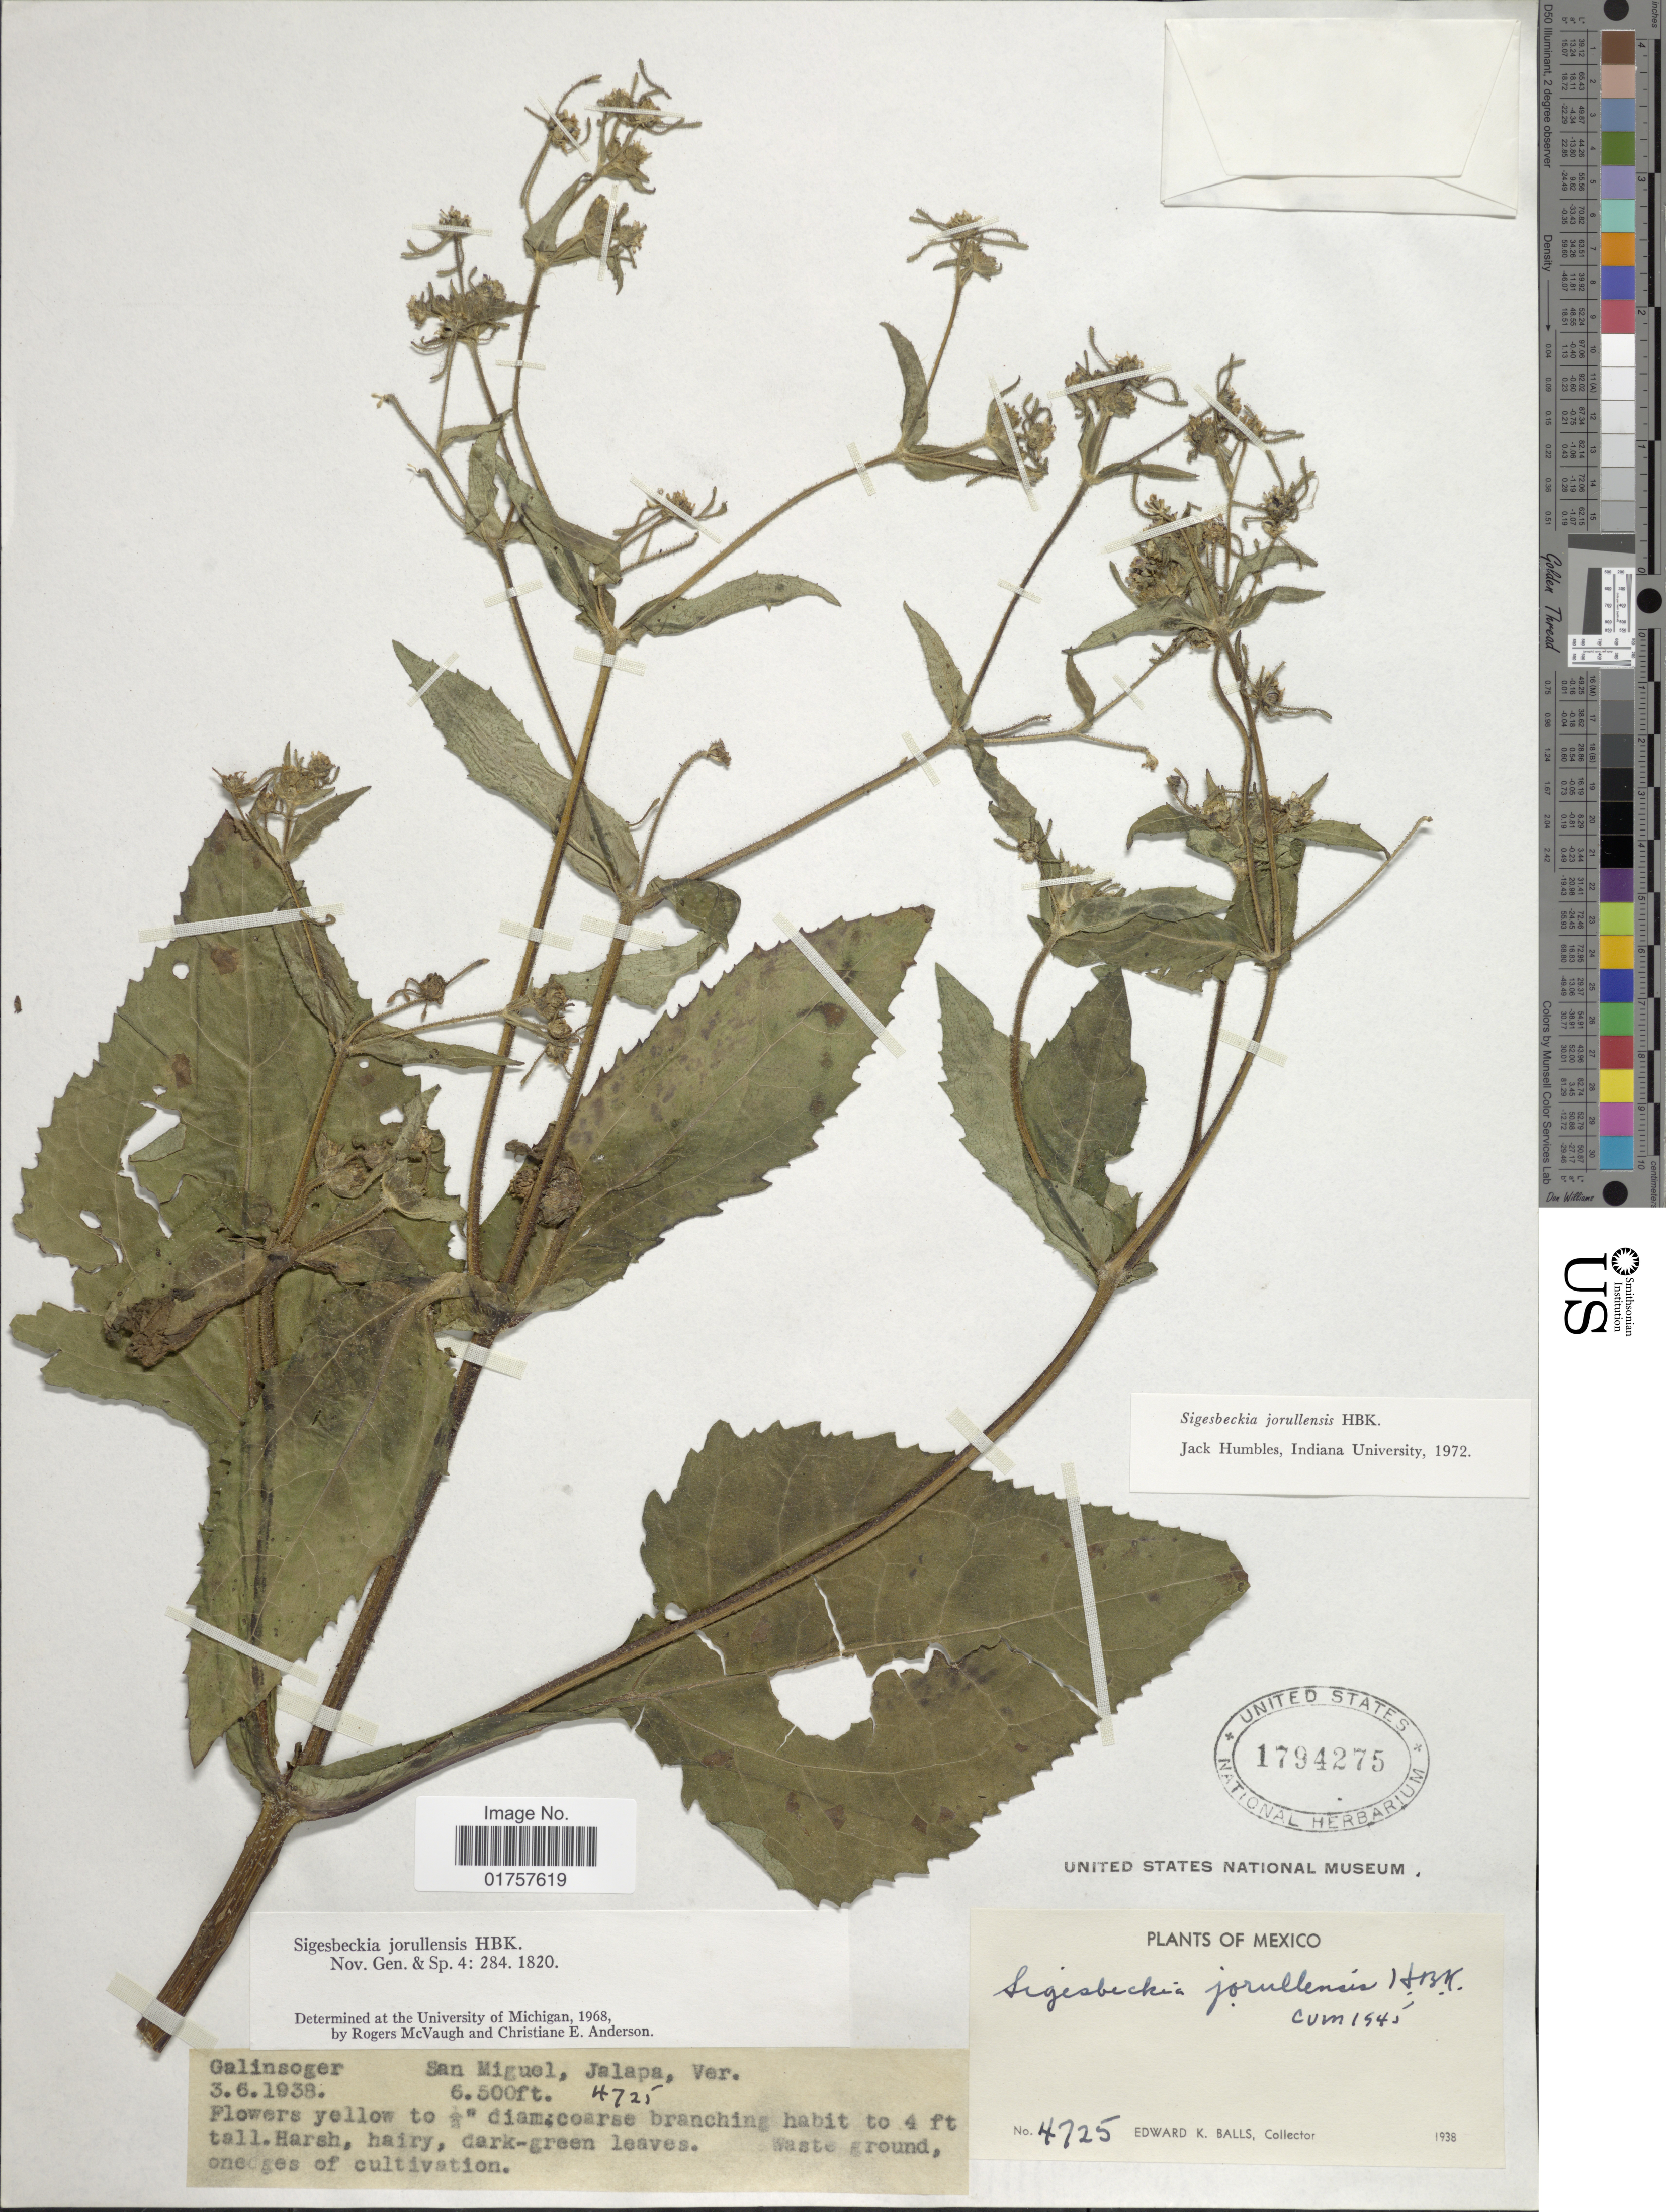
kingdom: Plantae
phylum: Tracheophyta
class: Magnoliopsida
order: Asterales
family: Asteraceae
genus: Sigesbeckia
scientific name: Sigesbeckia jorullensis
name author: Kunth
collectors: E. K. Balls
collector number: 4725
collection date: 1938-06-03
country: Mexico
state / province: Veracruz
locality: San Miguel, Jalapa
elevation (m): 1981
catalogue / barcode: US 1794275